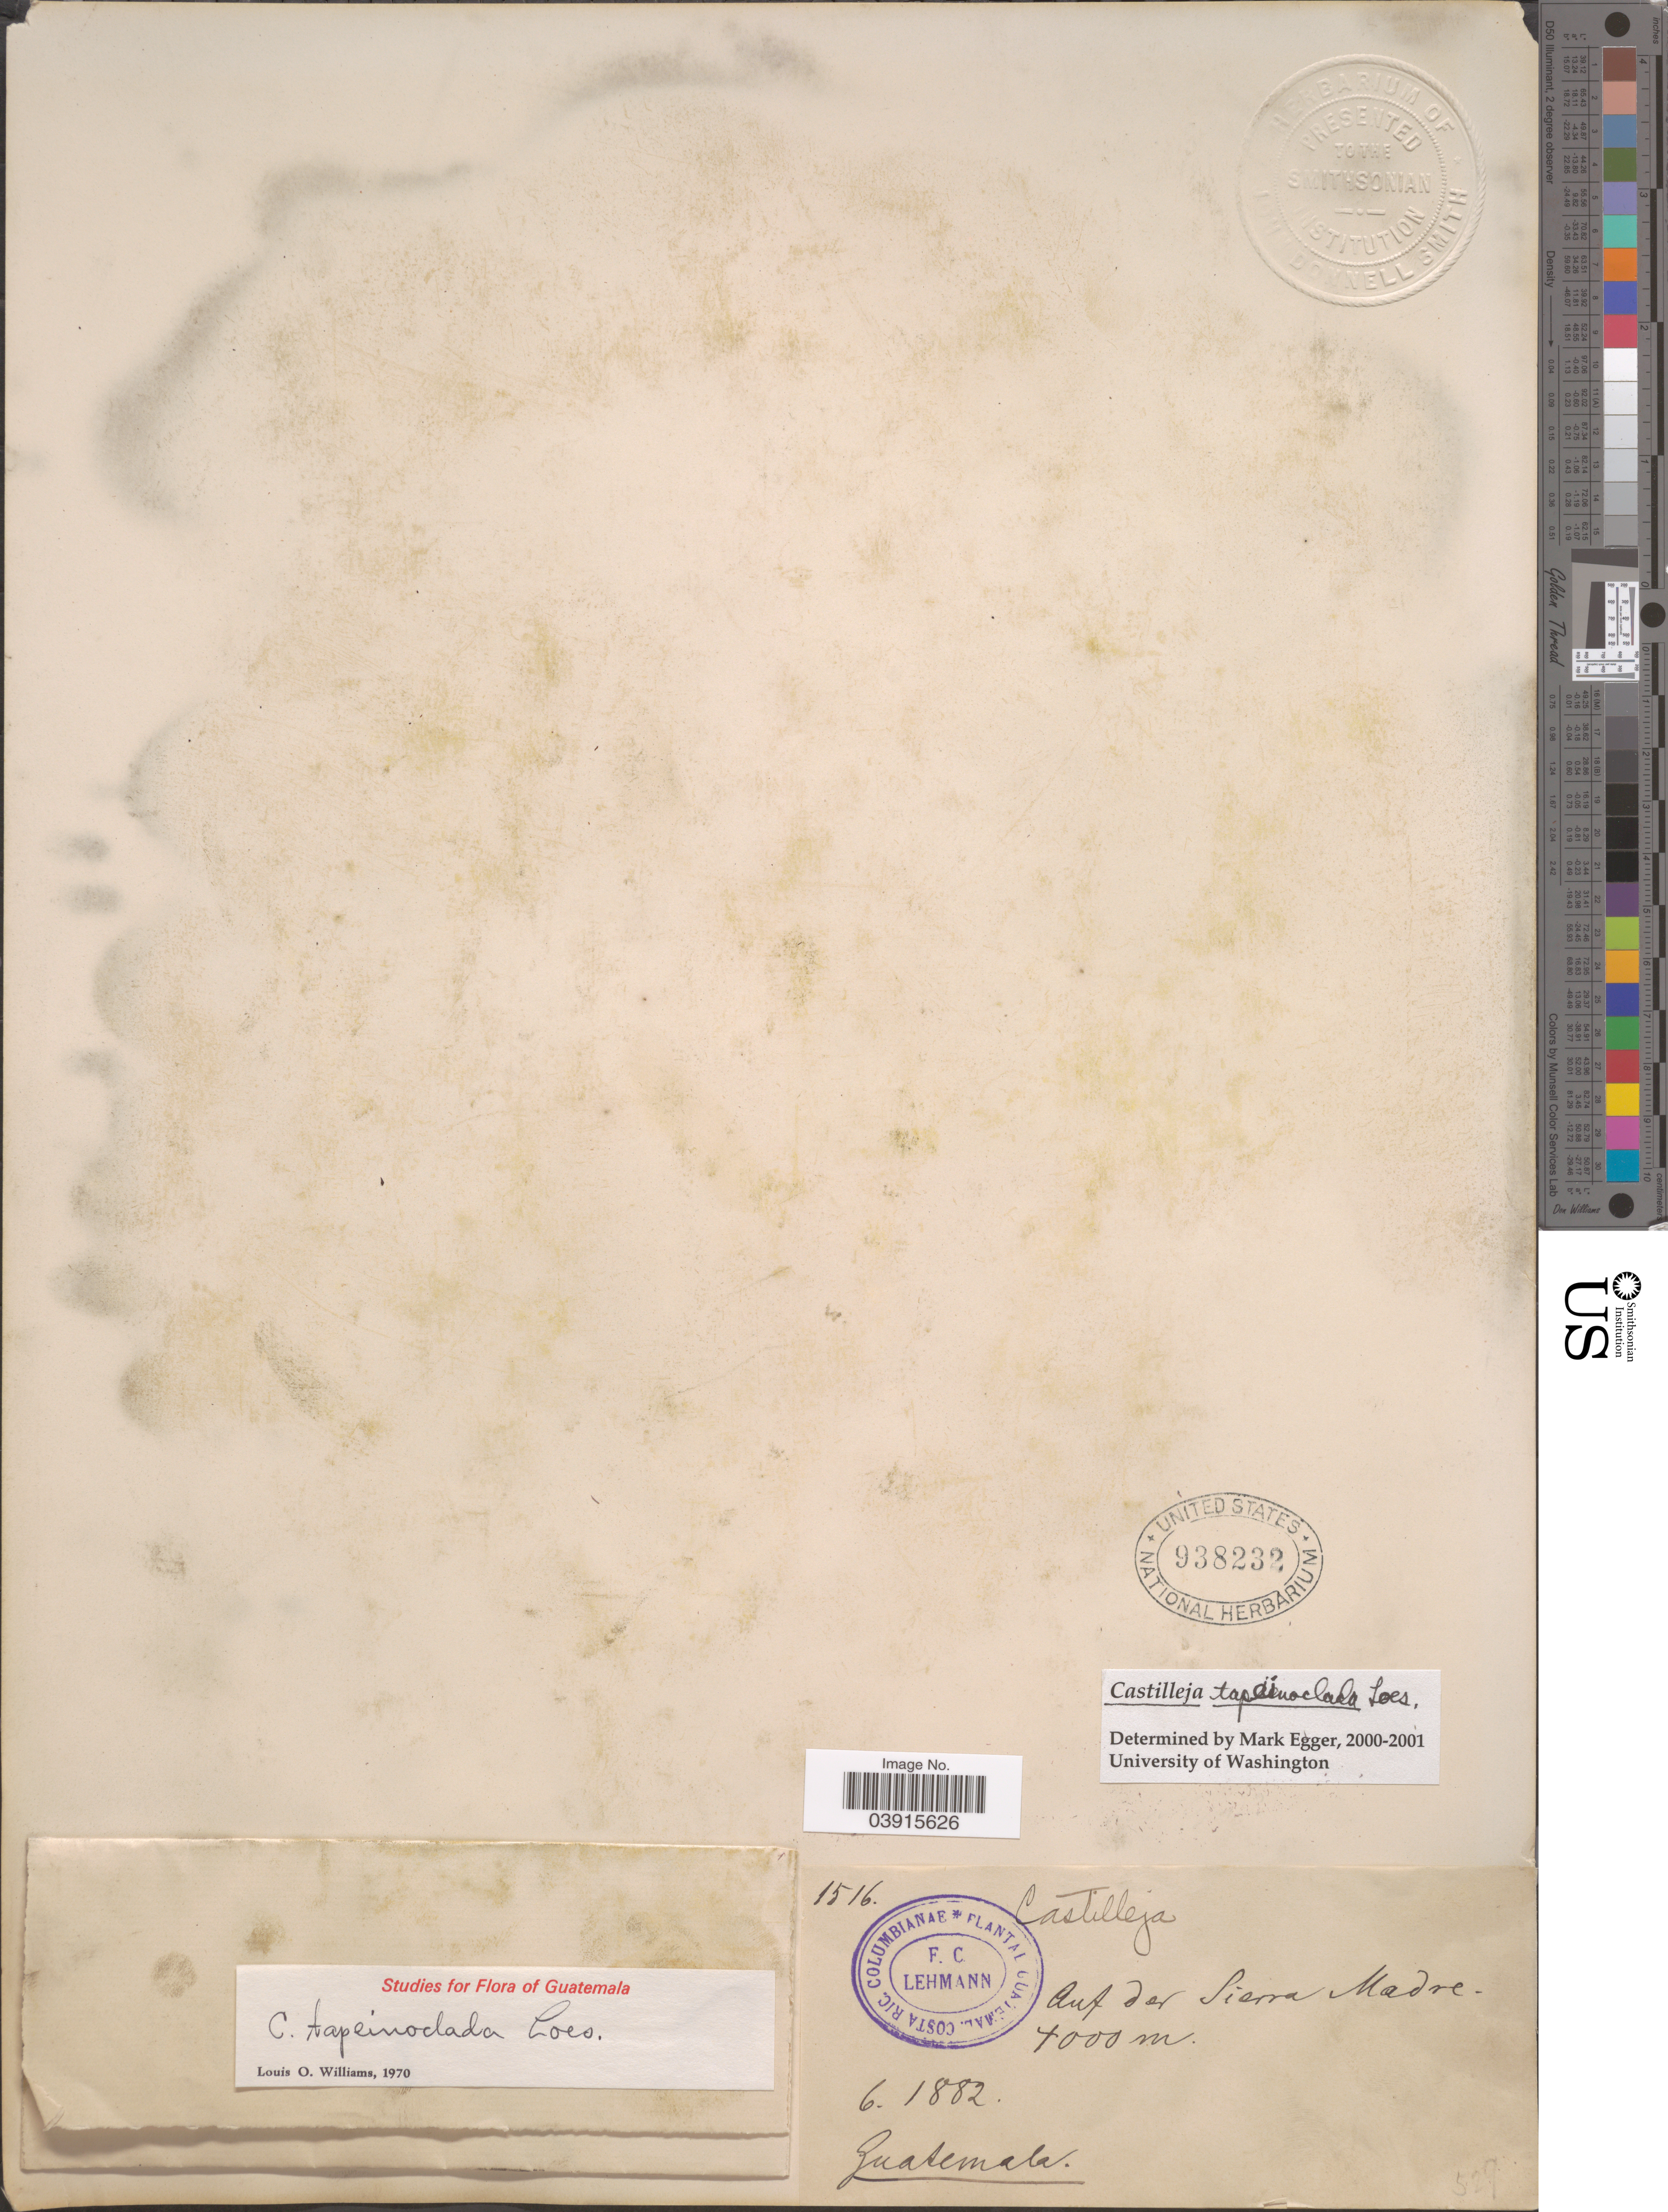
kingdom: Plantae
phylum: Tracheophyta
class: Magnoliopsida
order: Lamiales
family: Orobanchaceae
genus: Castilleja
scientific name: Castilleja tapeinoclada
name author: Loes.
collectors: F. C. Lehmann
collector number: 1516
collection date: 1882-06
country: Guatemala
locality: Auf der Sierra Madre.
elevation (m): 4000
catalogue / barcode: US 938232